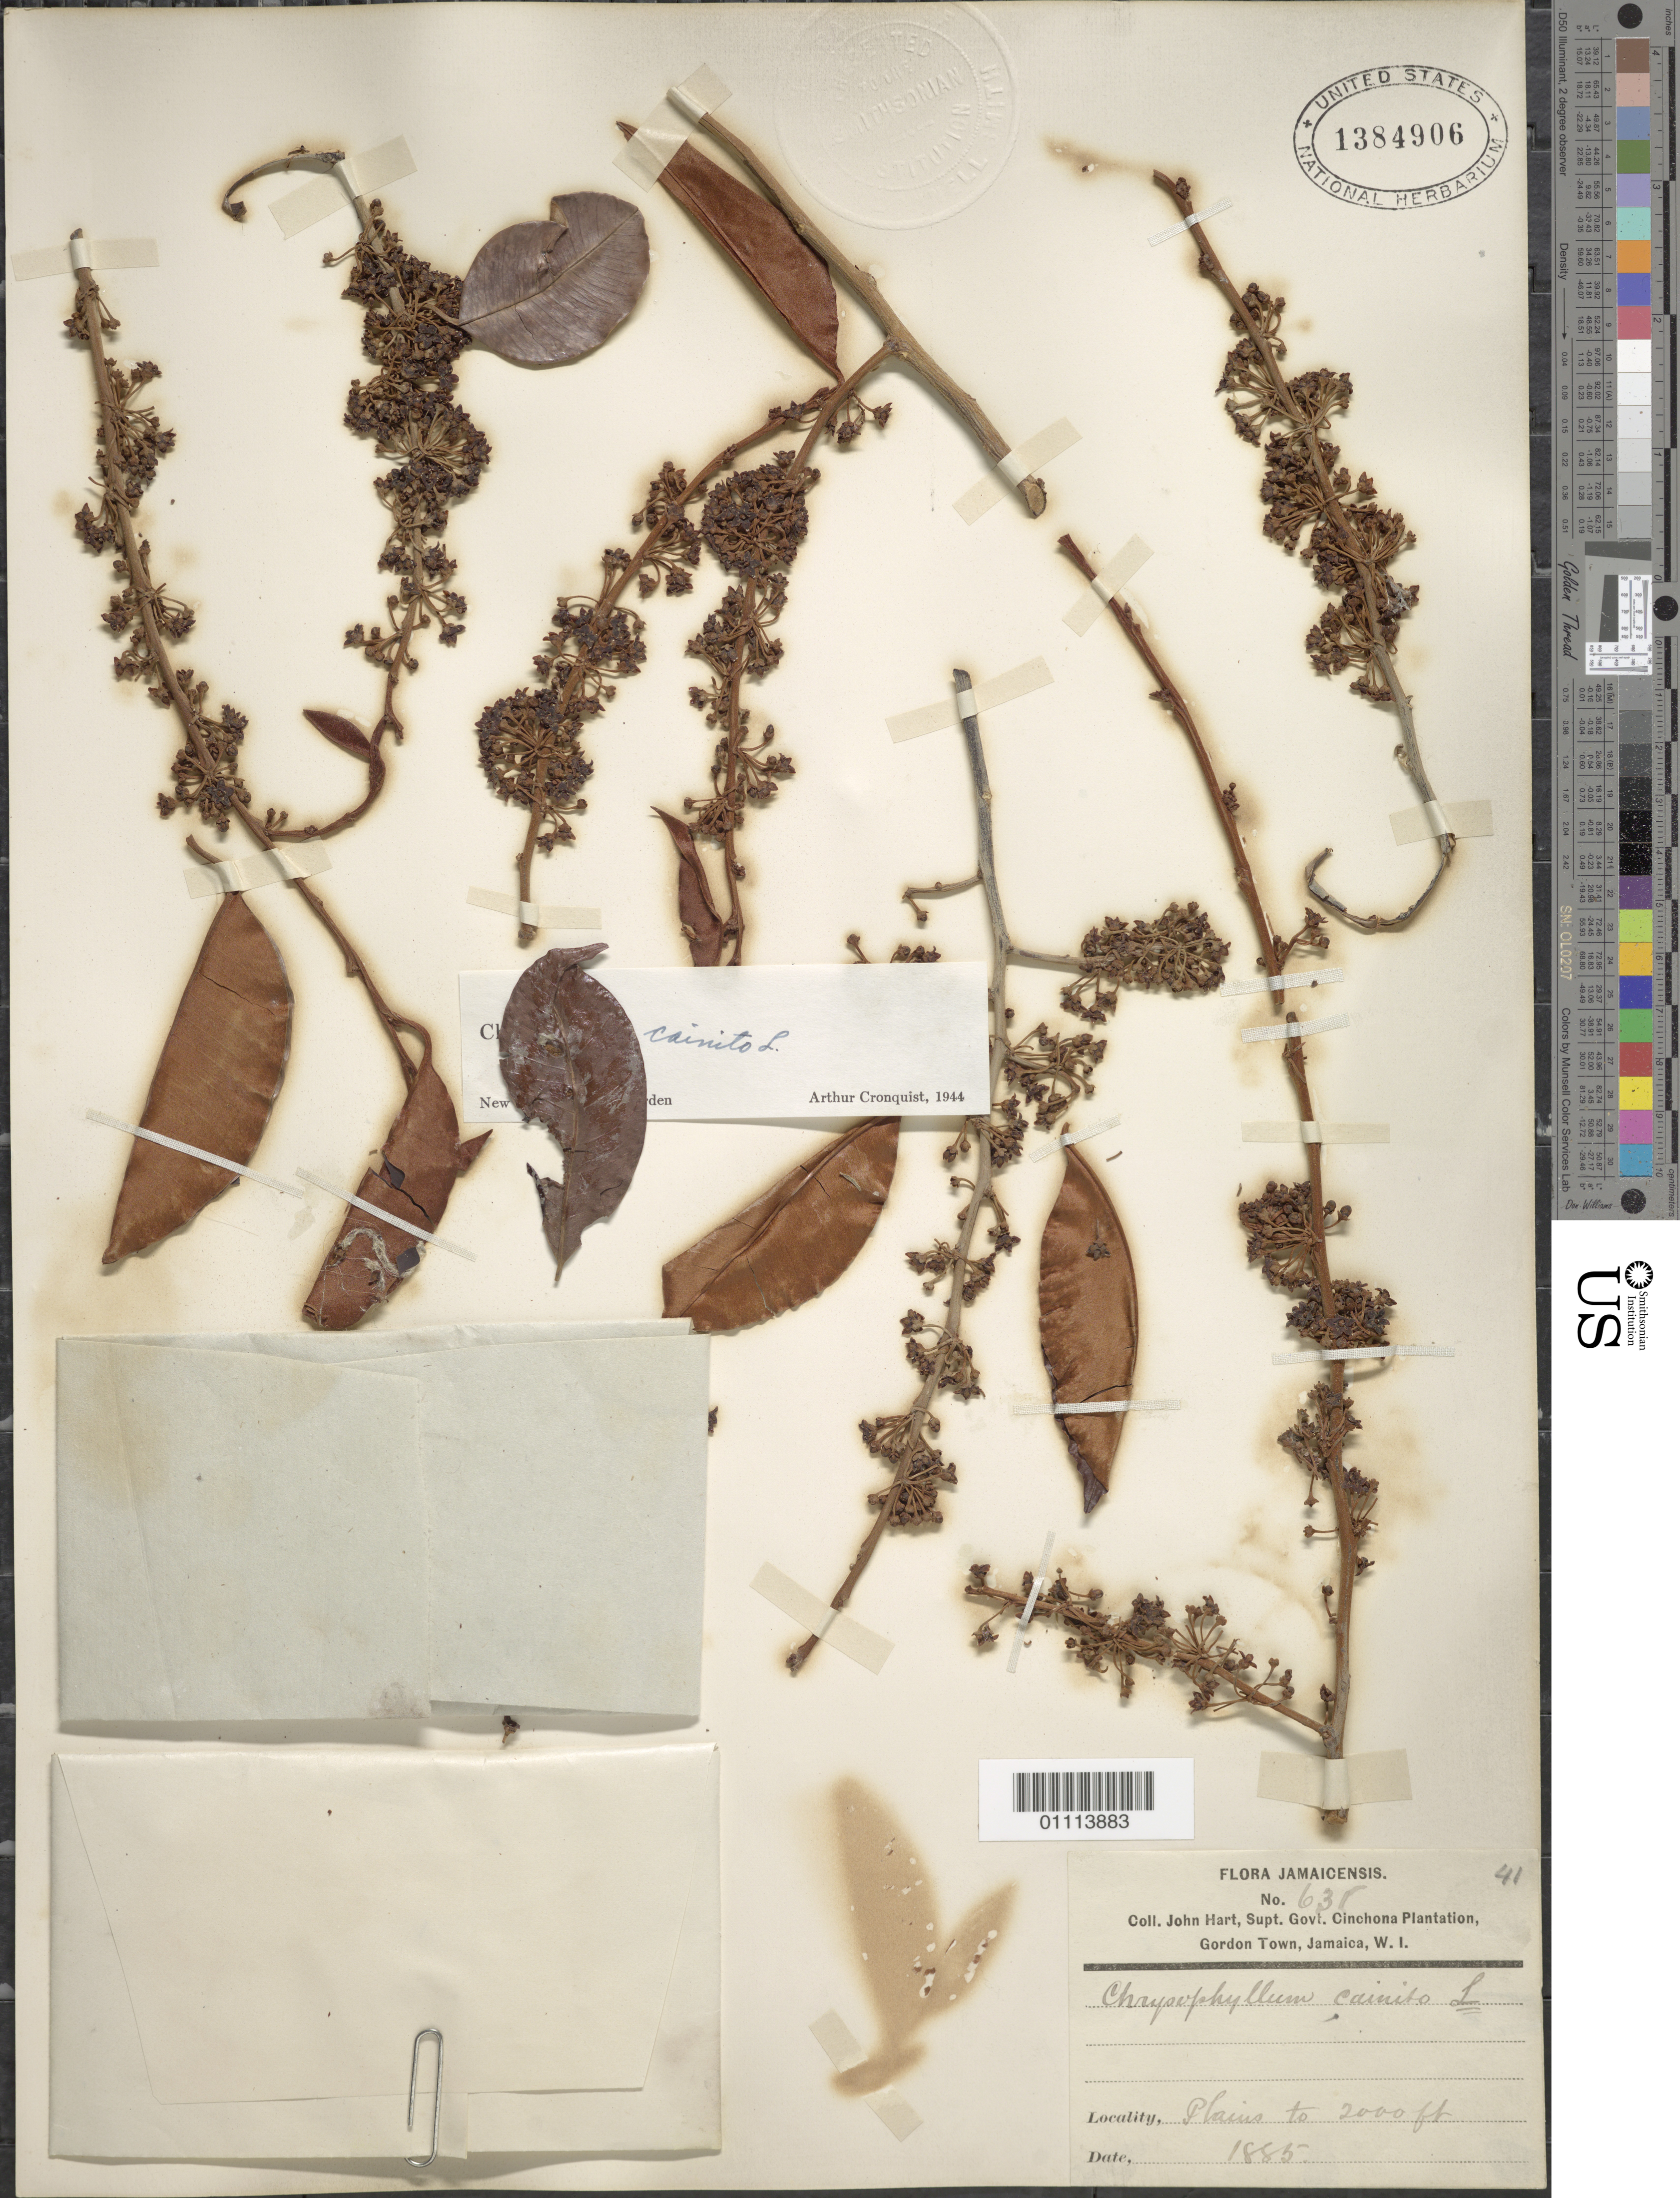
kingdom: Plantae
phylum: Tracheophyta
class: Magnoliopsida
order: Ericales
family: Sapotaceae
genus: Chrysophyllum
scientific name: Chrysophyllum cainito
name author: L.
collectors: J. Hart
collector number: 635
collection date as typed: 1885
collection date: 1885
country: Jamaica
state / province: Saint Andrew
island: Jamaica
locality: Gordon Town, Jamaica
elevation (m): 0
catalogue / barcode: US 1384906